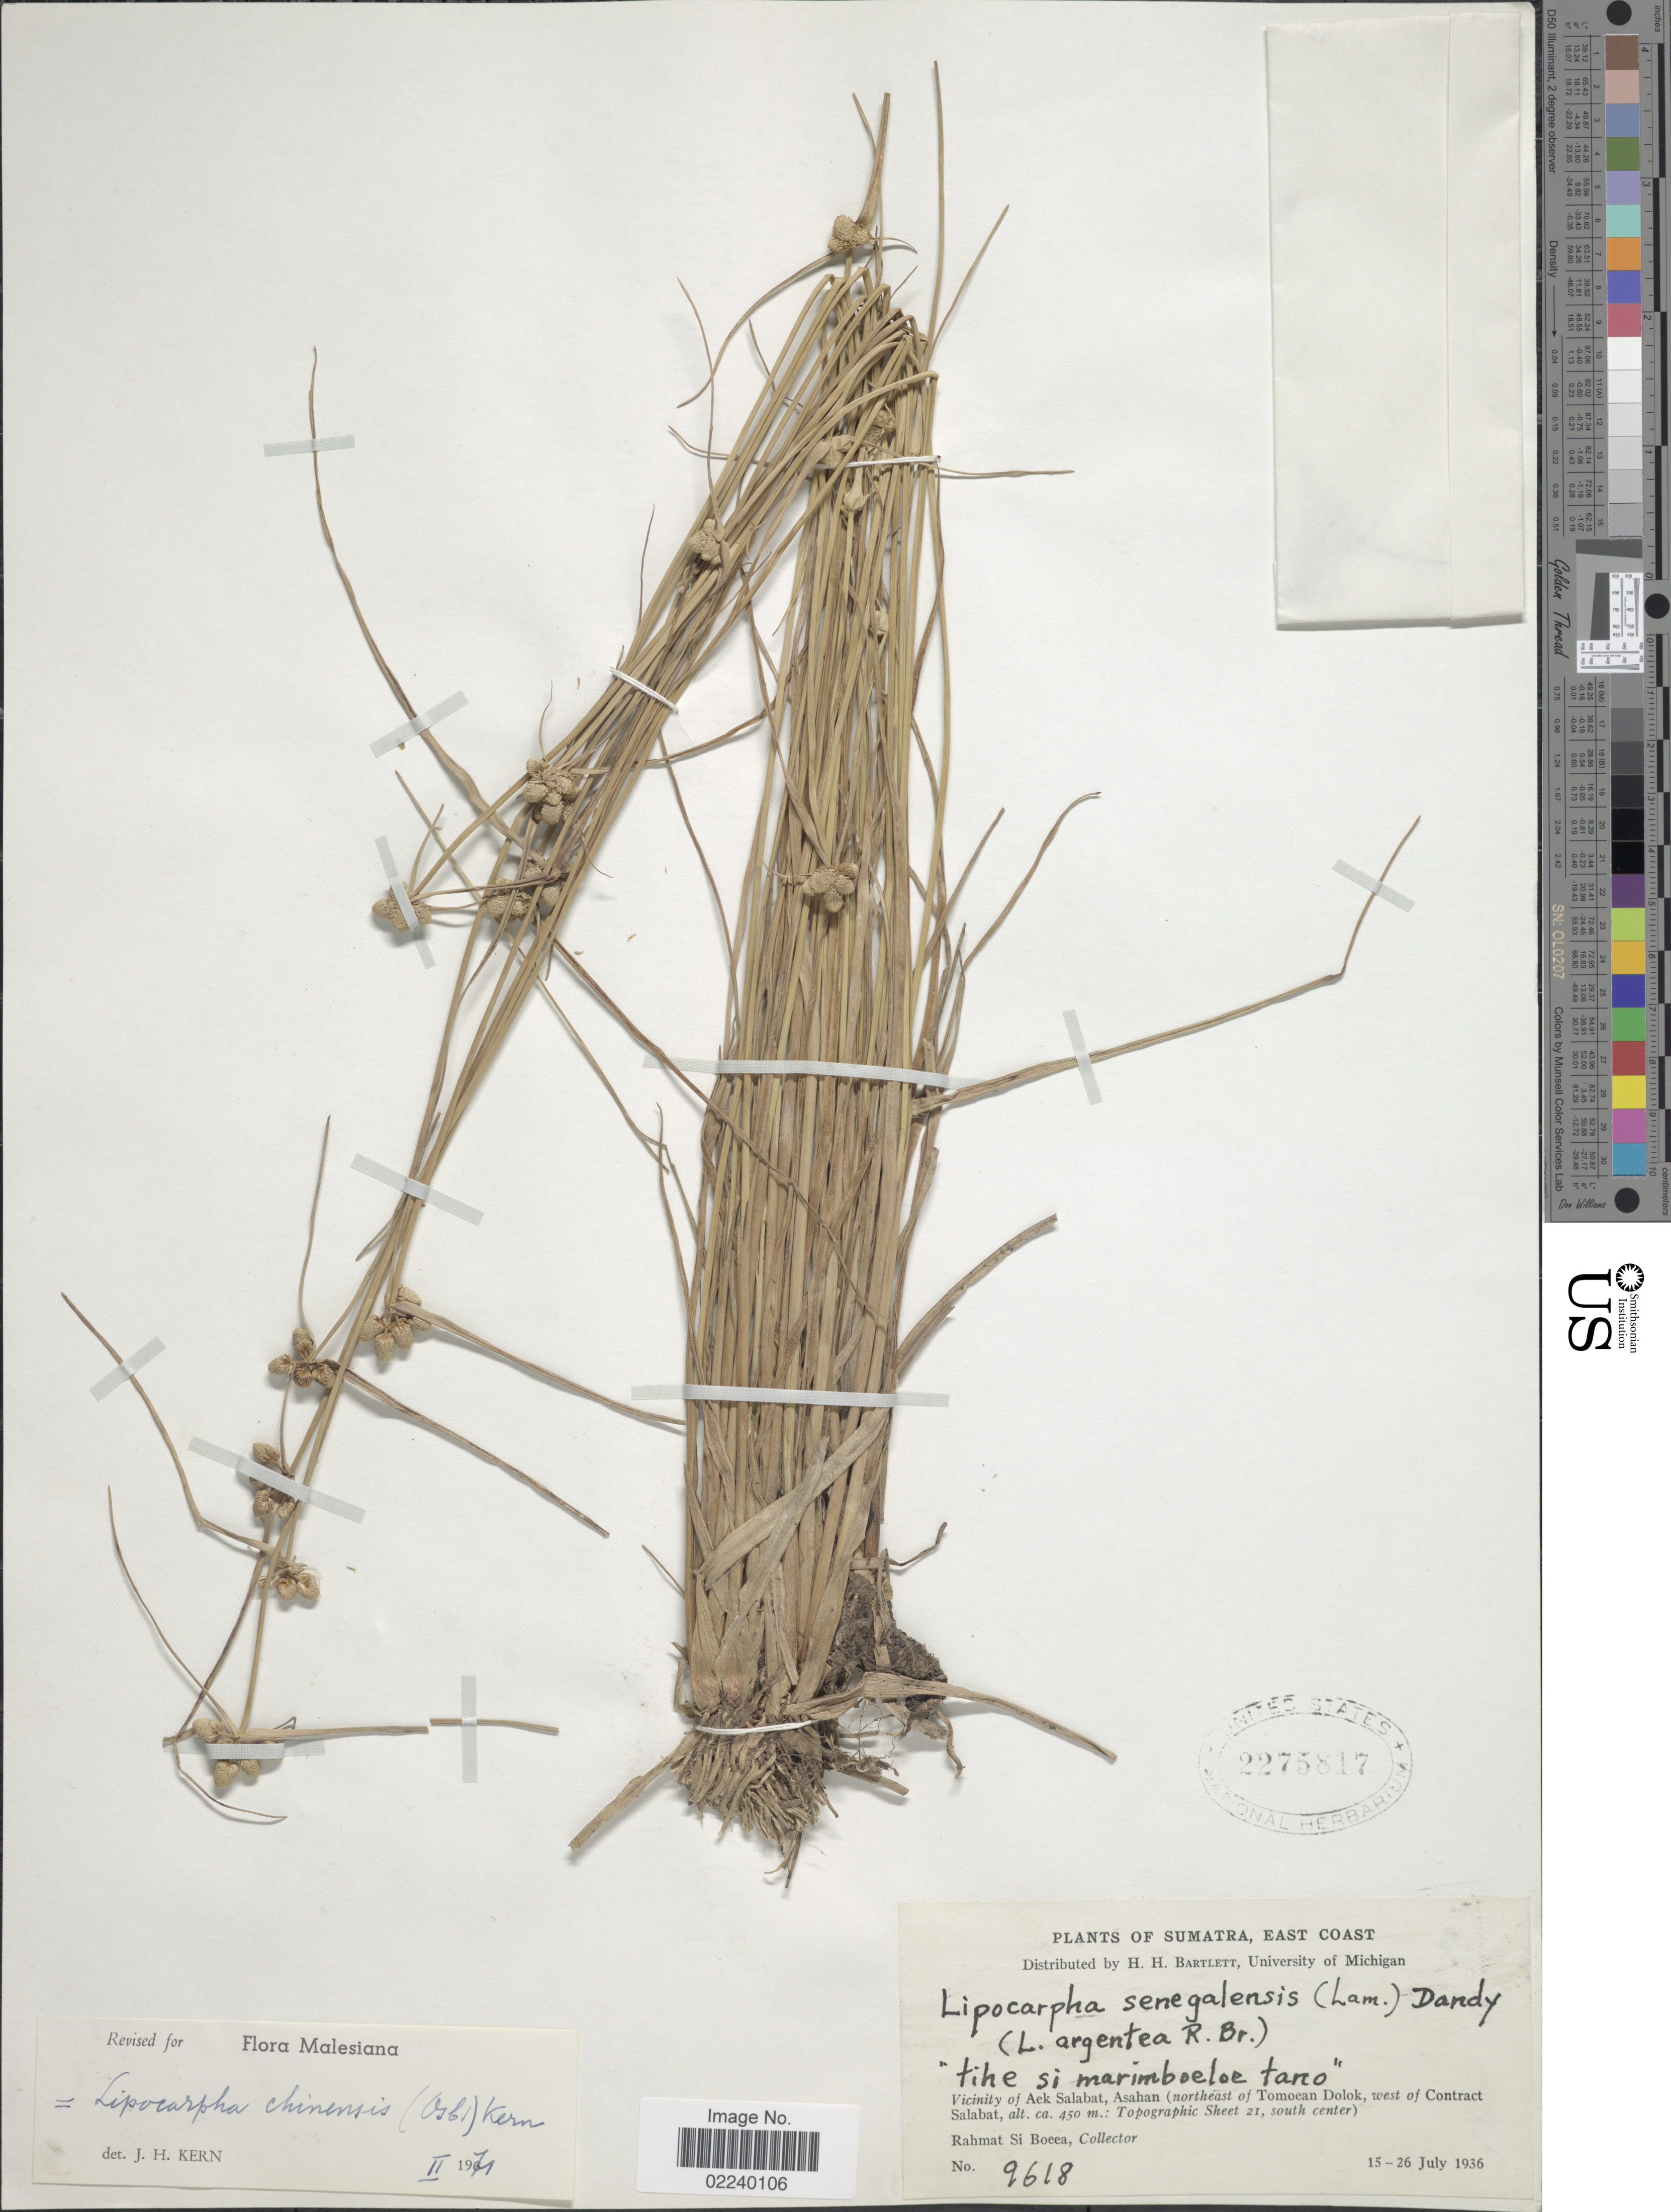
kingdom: Plantae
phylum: Tracheophyta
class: Liliopsida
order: Poales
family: Cyperaceae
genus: Cyperus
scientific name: Cyperus albescens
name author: (Steud.) Larridon & Govaerts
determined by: Strong, M. T., (US), Smithsonian Institution - National Museum of Natural History (UNITED STATES)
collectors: Rahmat Si Boeea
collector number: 9618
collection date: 1936-07-15/1936-07-26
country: Indonesia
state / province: Sumatra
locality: East Coast, vicinity of Aek Salabat, Asahan (northeast of Tomoean Dolok, west of Contract Salabat, Topographic Sheet 21, south center)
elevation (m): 450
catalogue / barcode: US 2275817